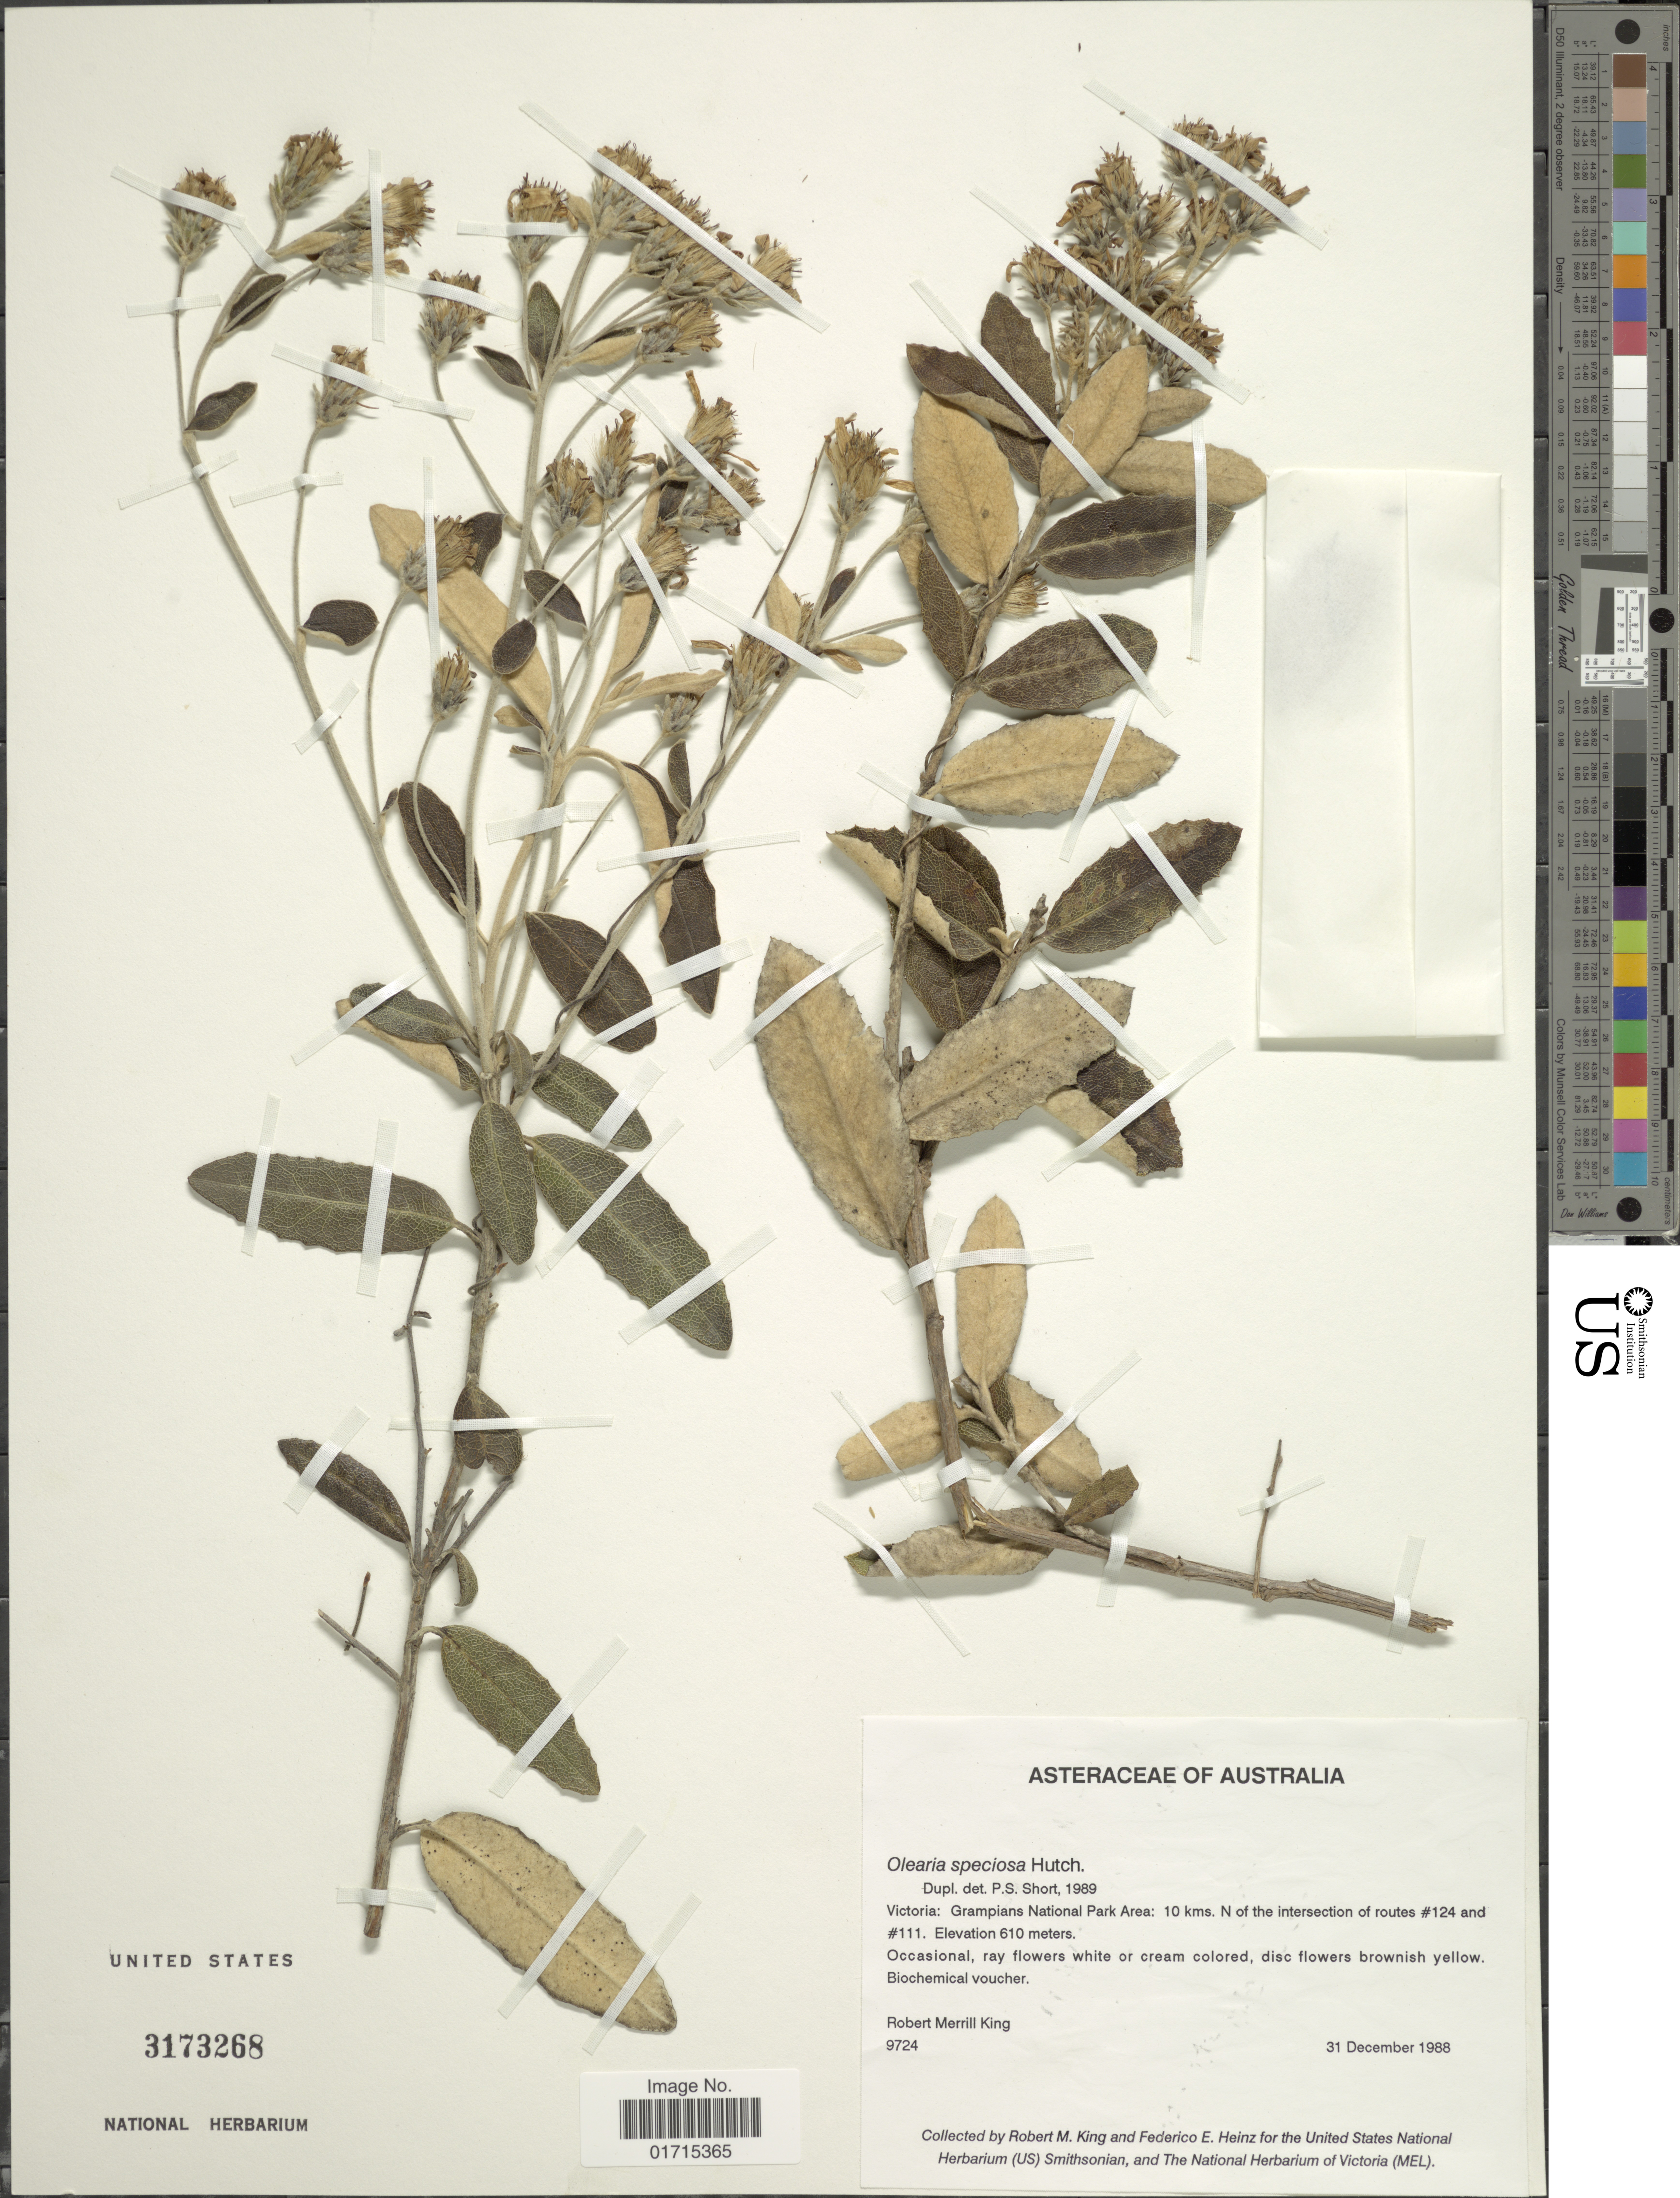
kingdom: Plantae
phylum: Tracheophyta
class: Magnoliopsida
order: Asterales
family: Asteraceae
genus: Olearia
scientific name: Olearia speciosa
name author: Hutch.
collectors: R. M. King & F. Heinz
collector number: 9724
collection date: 1988-12-31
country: Australia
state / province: Victoria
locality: Victoria: Grampians National Park Area: 10 kms. N of the intersection of routes #124 and #111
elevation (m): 610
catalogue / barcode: US 3173268